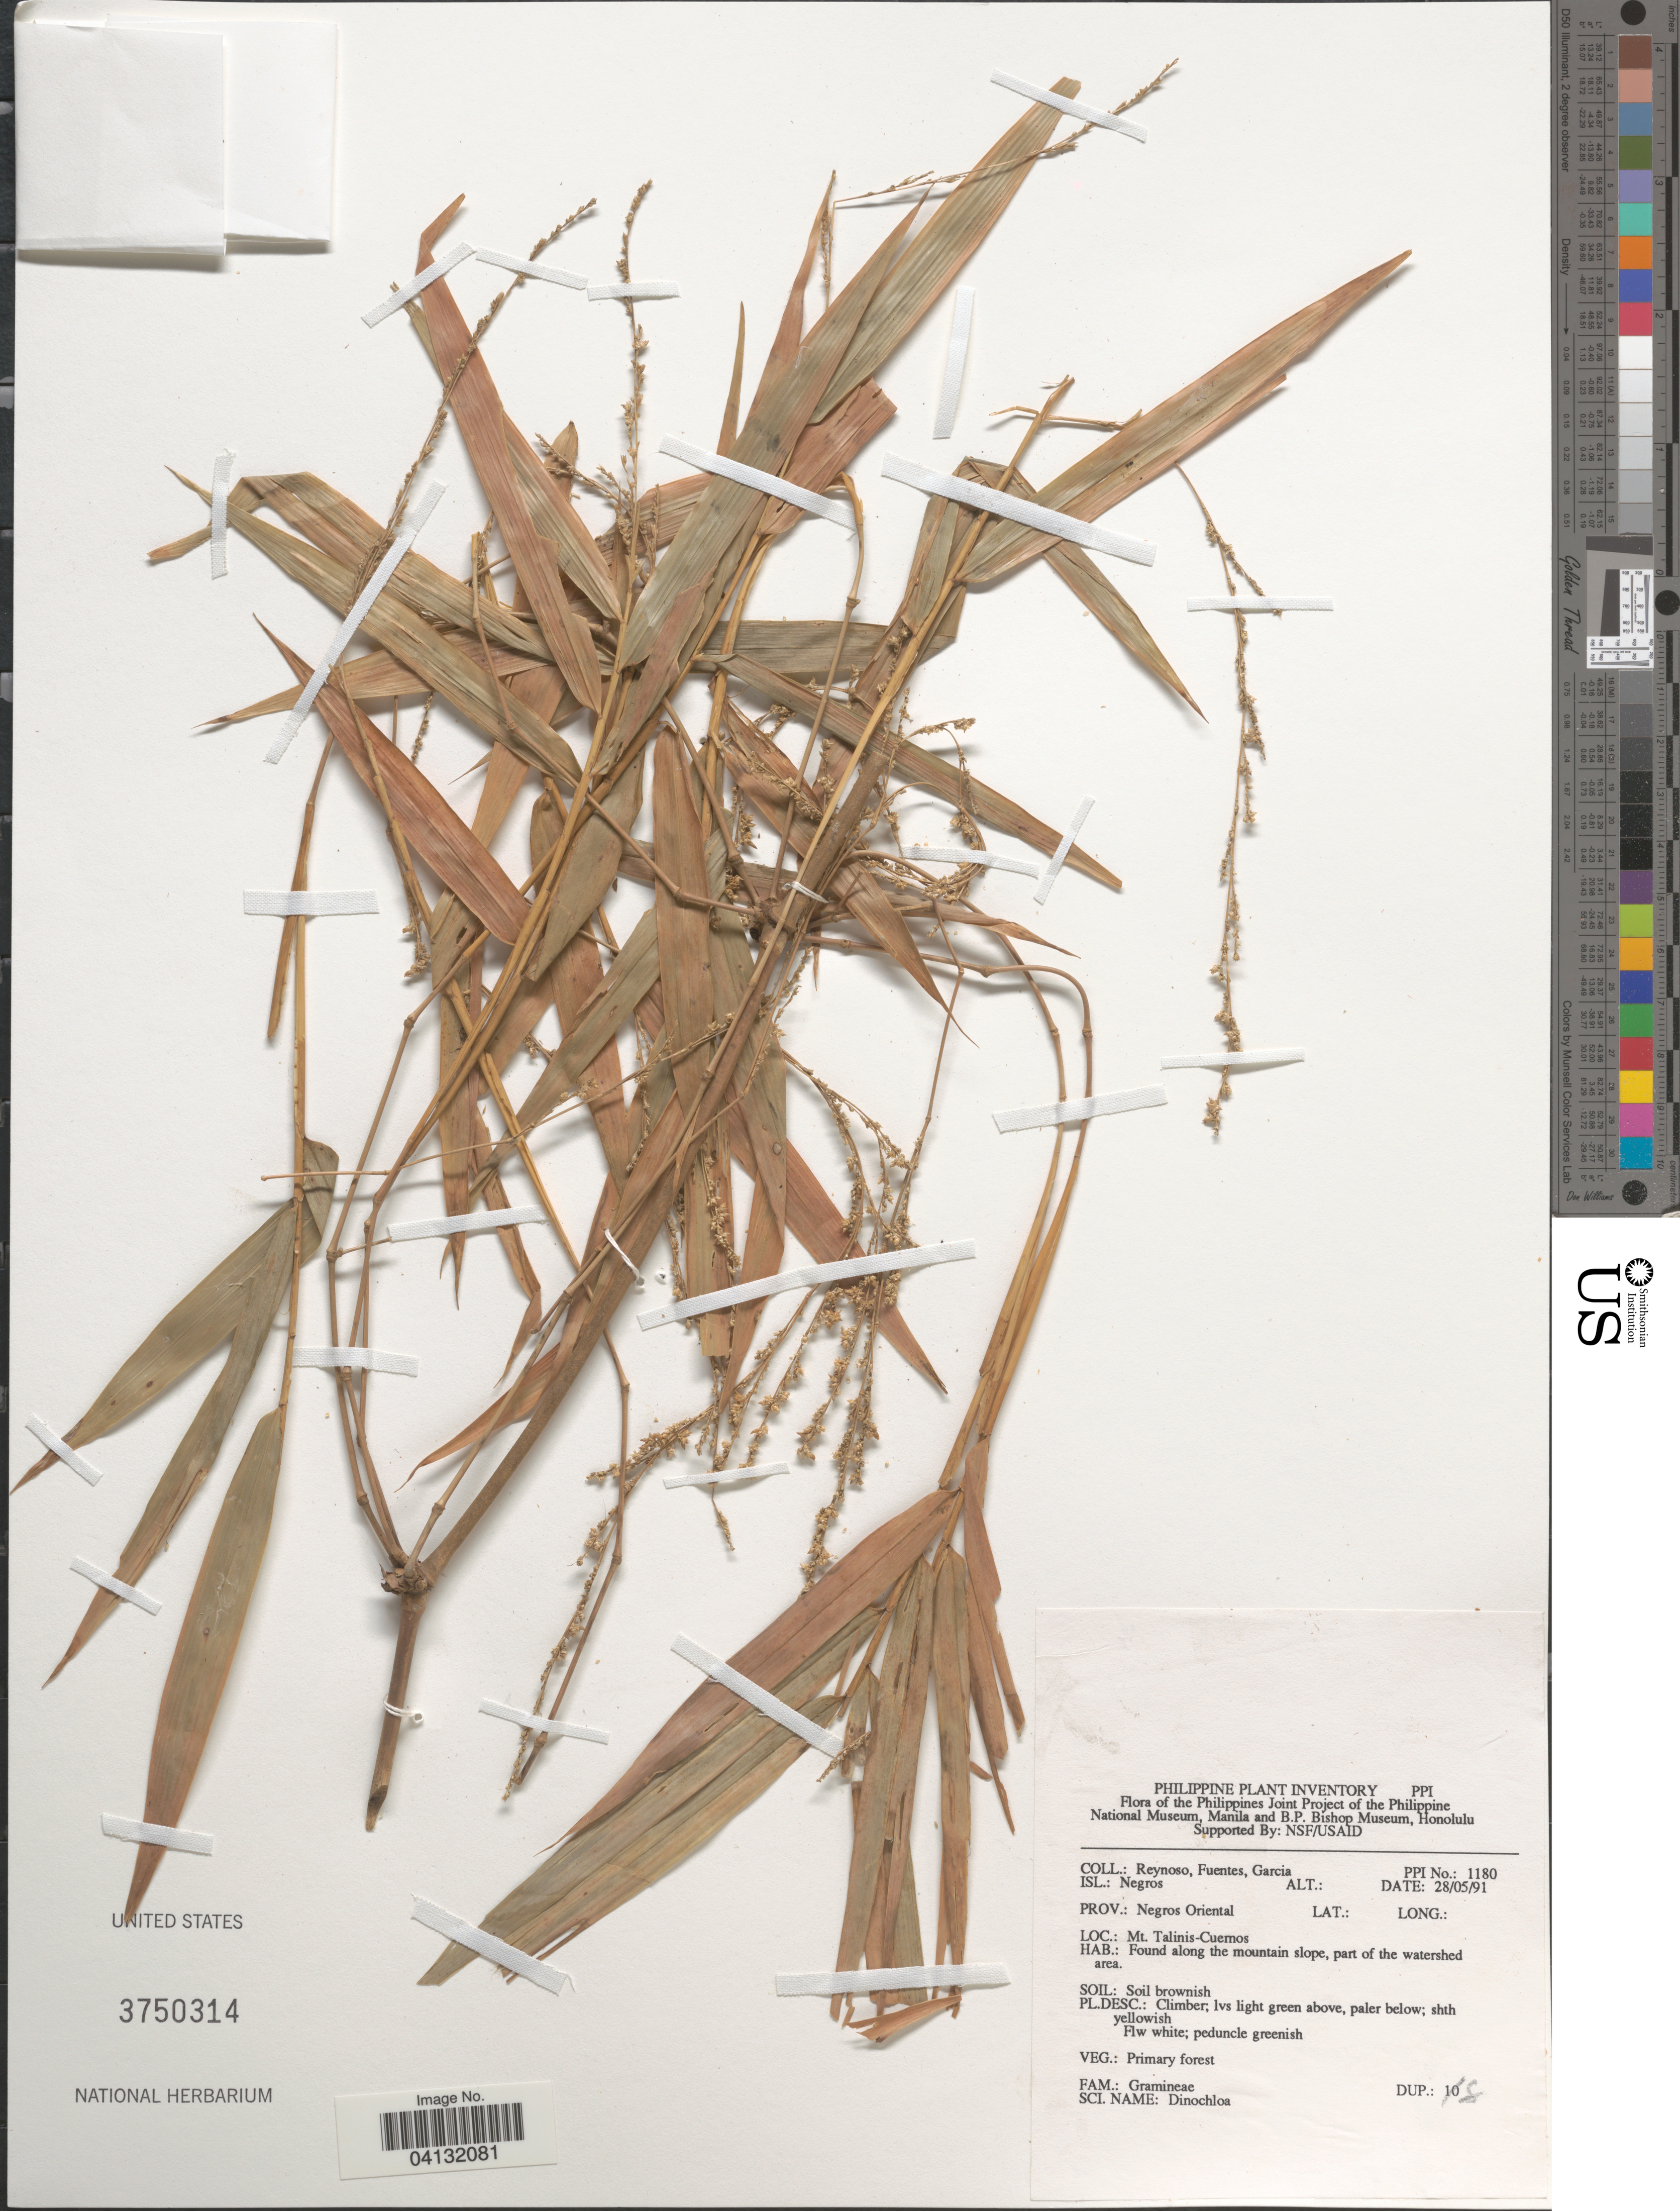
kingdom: Plantae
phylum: Tracheophyta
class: Liliopsida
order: Poales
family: Poaceae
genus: Dinochloa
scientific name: Dinochloa sp.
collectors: E. Reynoso, -. Fuentes & H. Garcia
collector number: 1180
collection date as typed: Transcribed d/m/y: 28/5/91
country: Philippines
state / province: Central Visayas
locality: Isl.: Negros. Prov.: Negros Oriental. Mt. Talinis-Cuernos.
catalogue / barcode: US 3750314